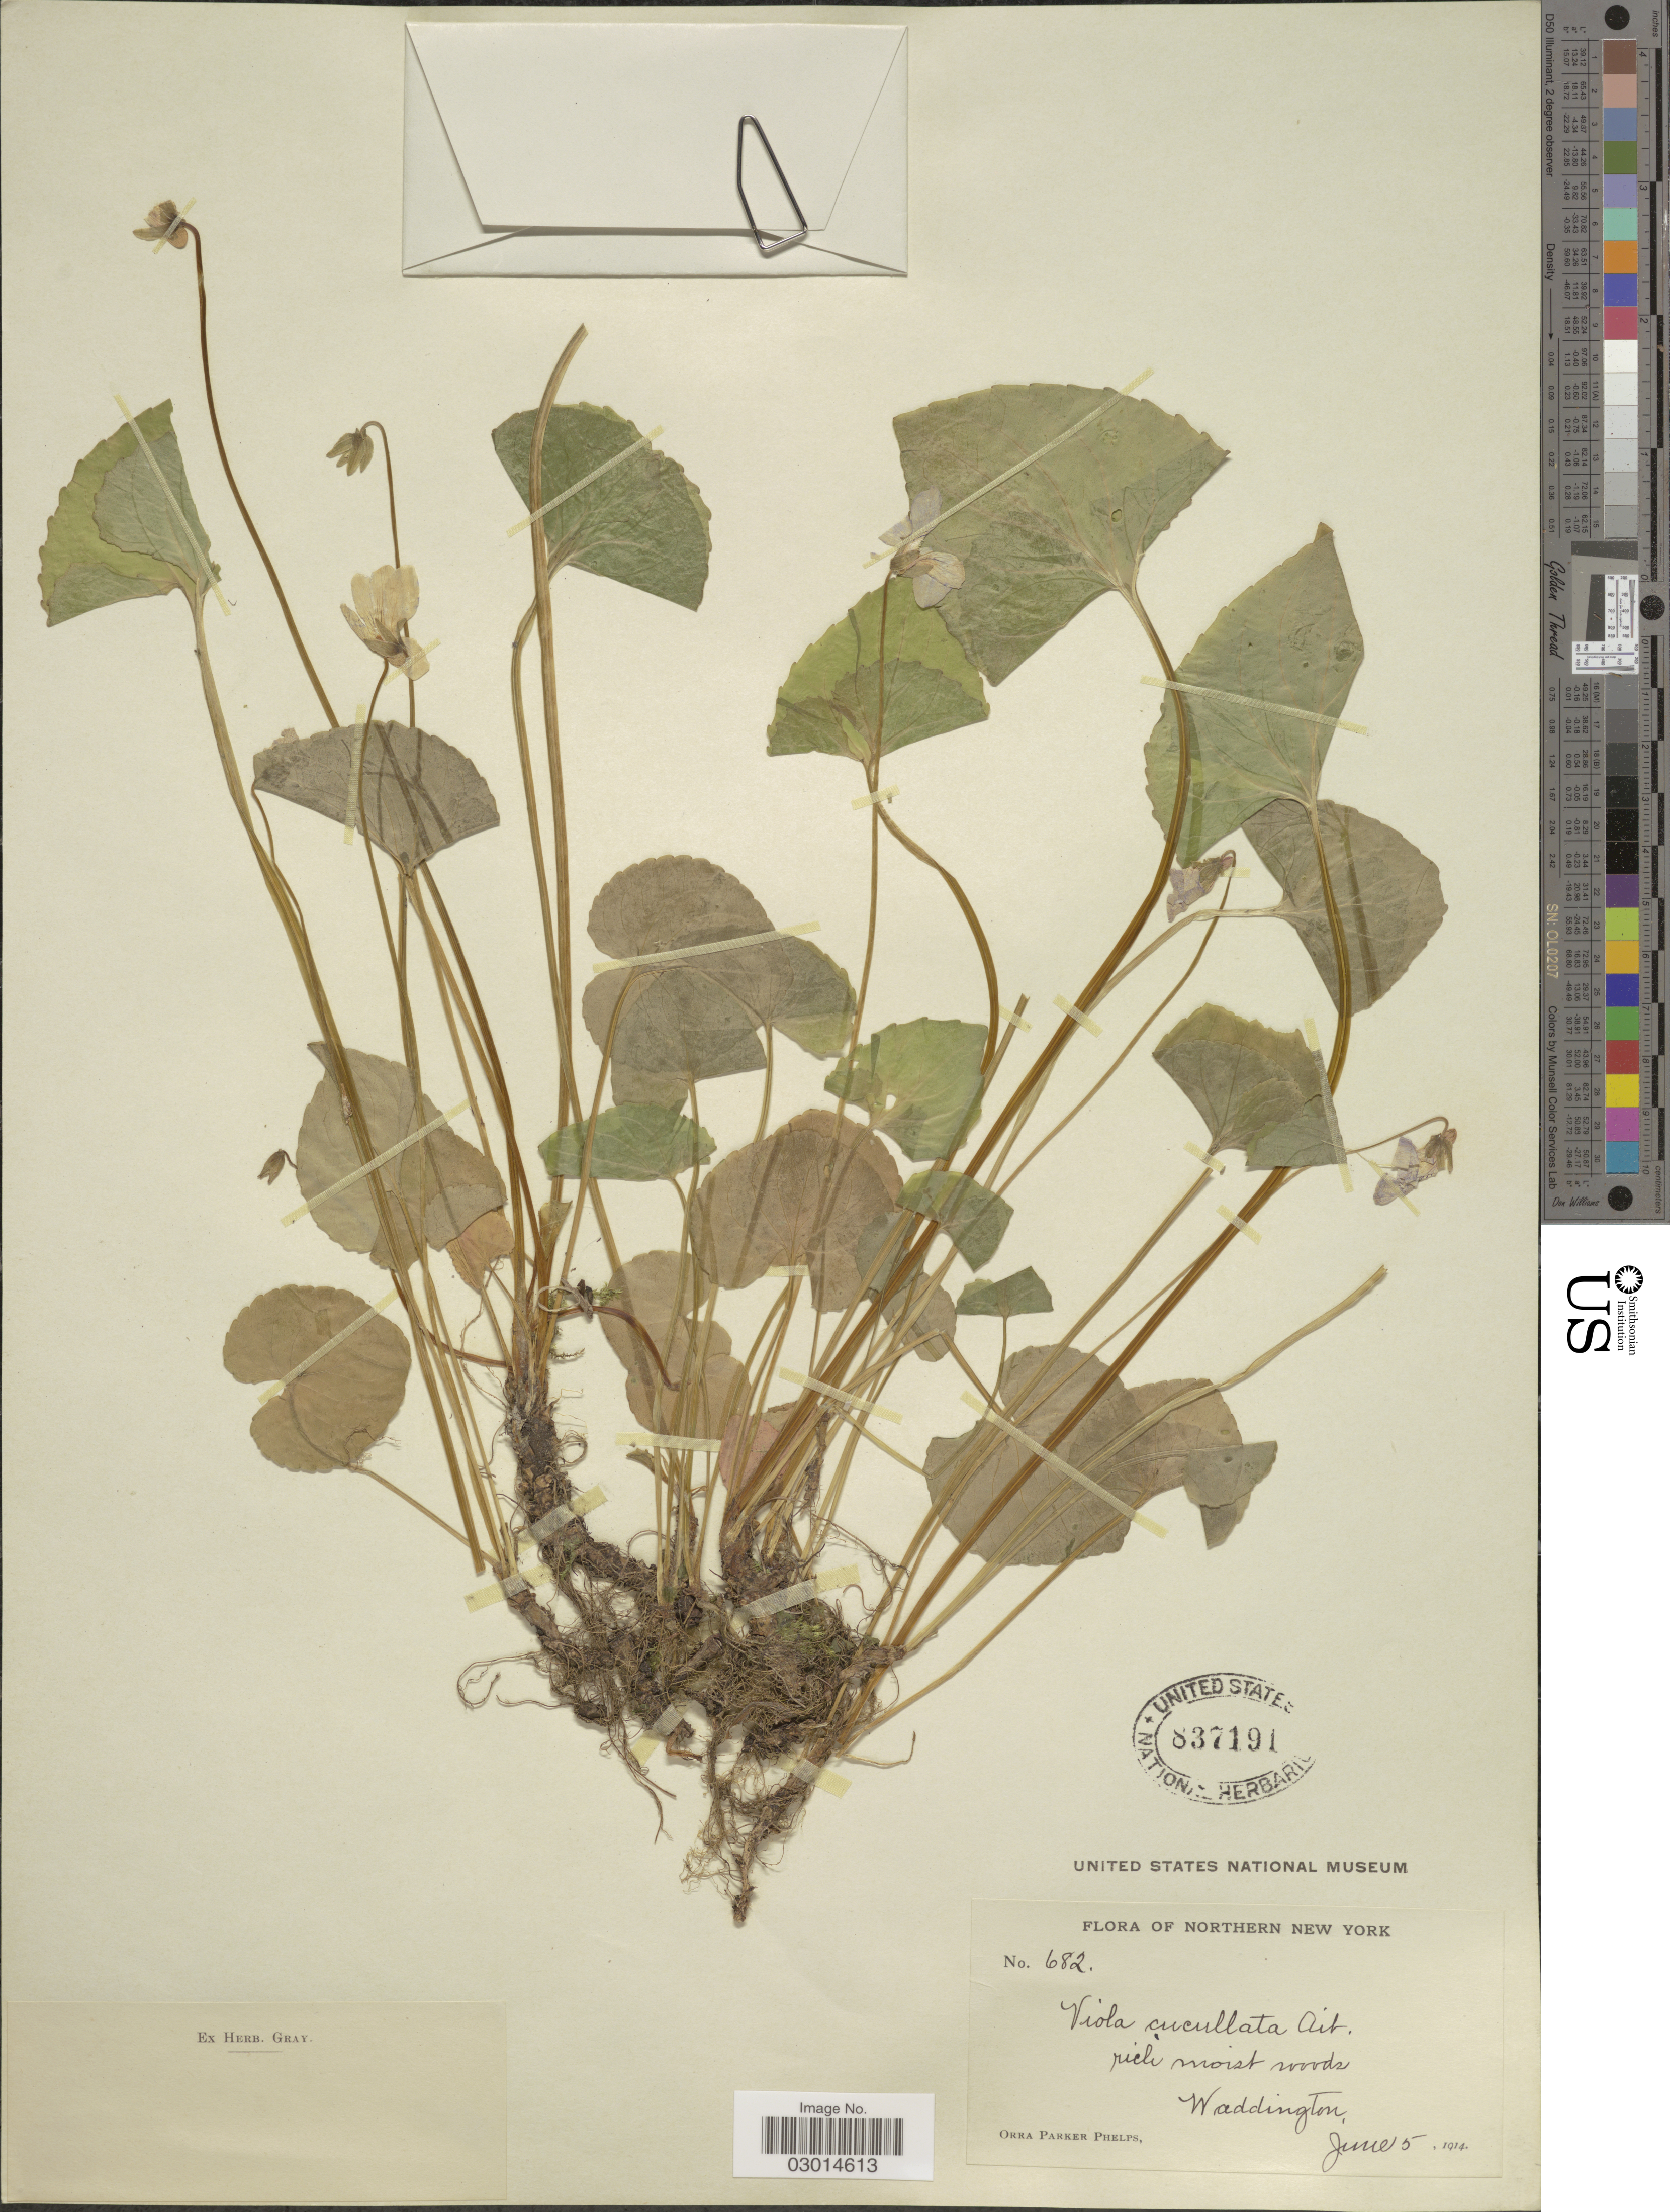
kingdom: Plantae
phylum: Tracheophyta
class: Magnoliopsida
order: Malpighiales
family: Violaceae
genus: Viola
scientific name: Viola cucullata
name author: Aiton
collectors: O. P. Phelps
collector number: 682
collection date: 1914-06-05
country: United States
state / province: New York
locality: Northern New York, Waddington.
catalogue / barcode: US 837191